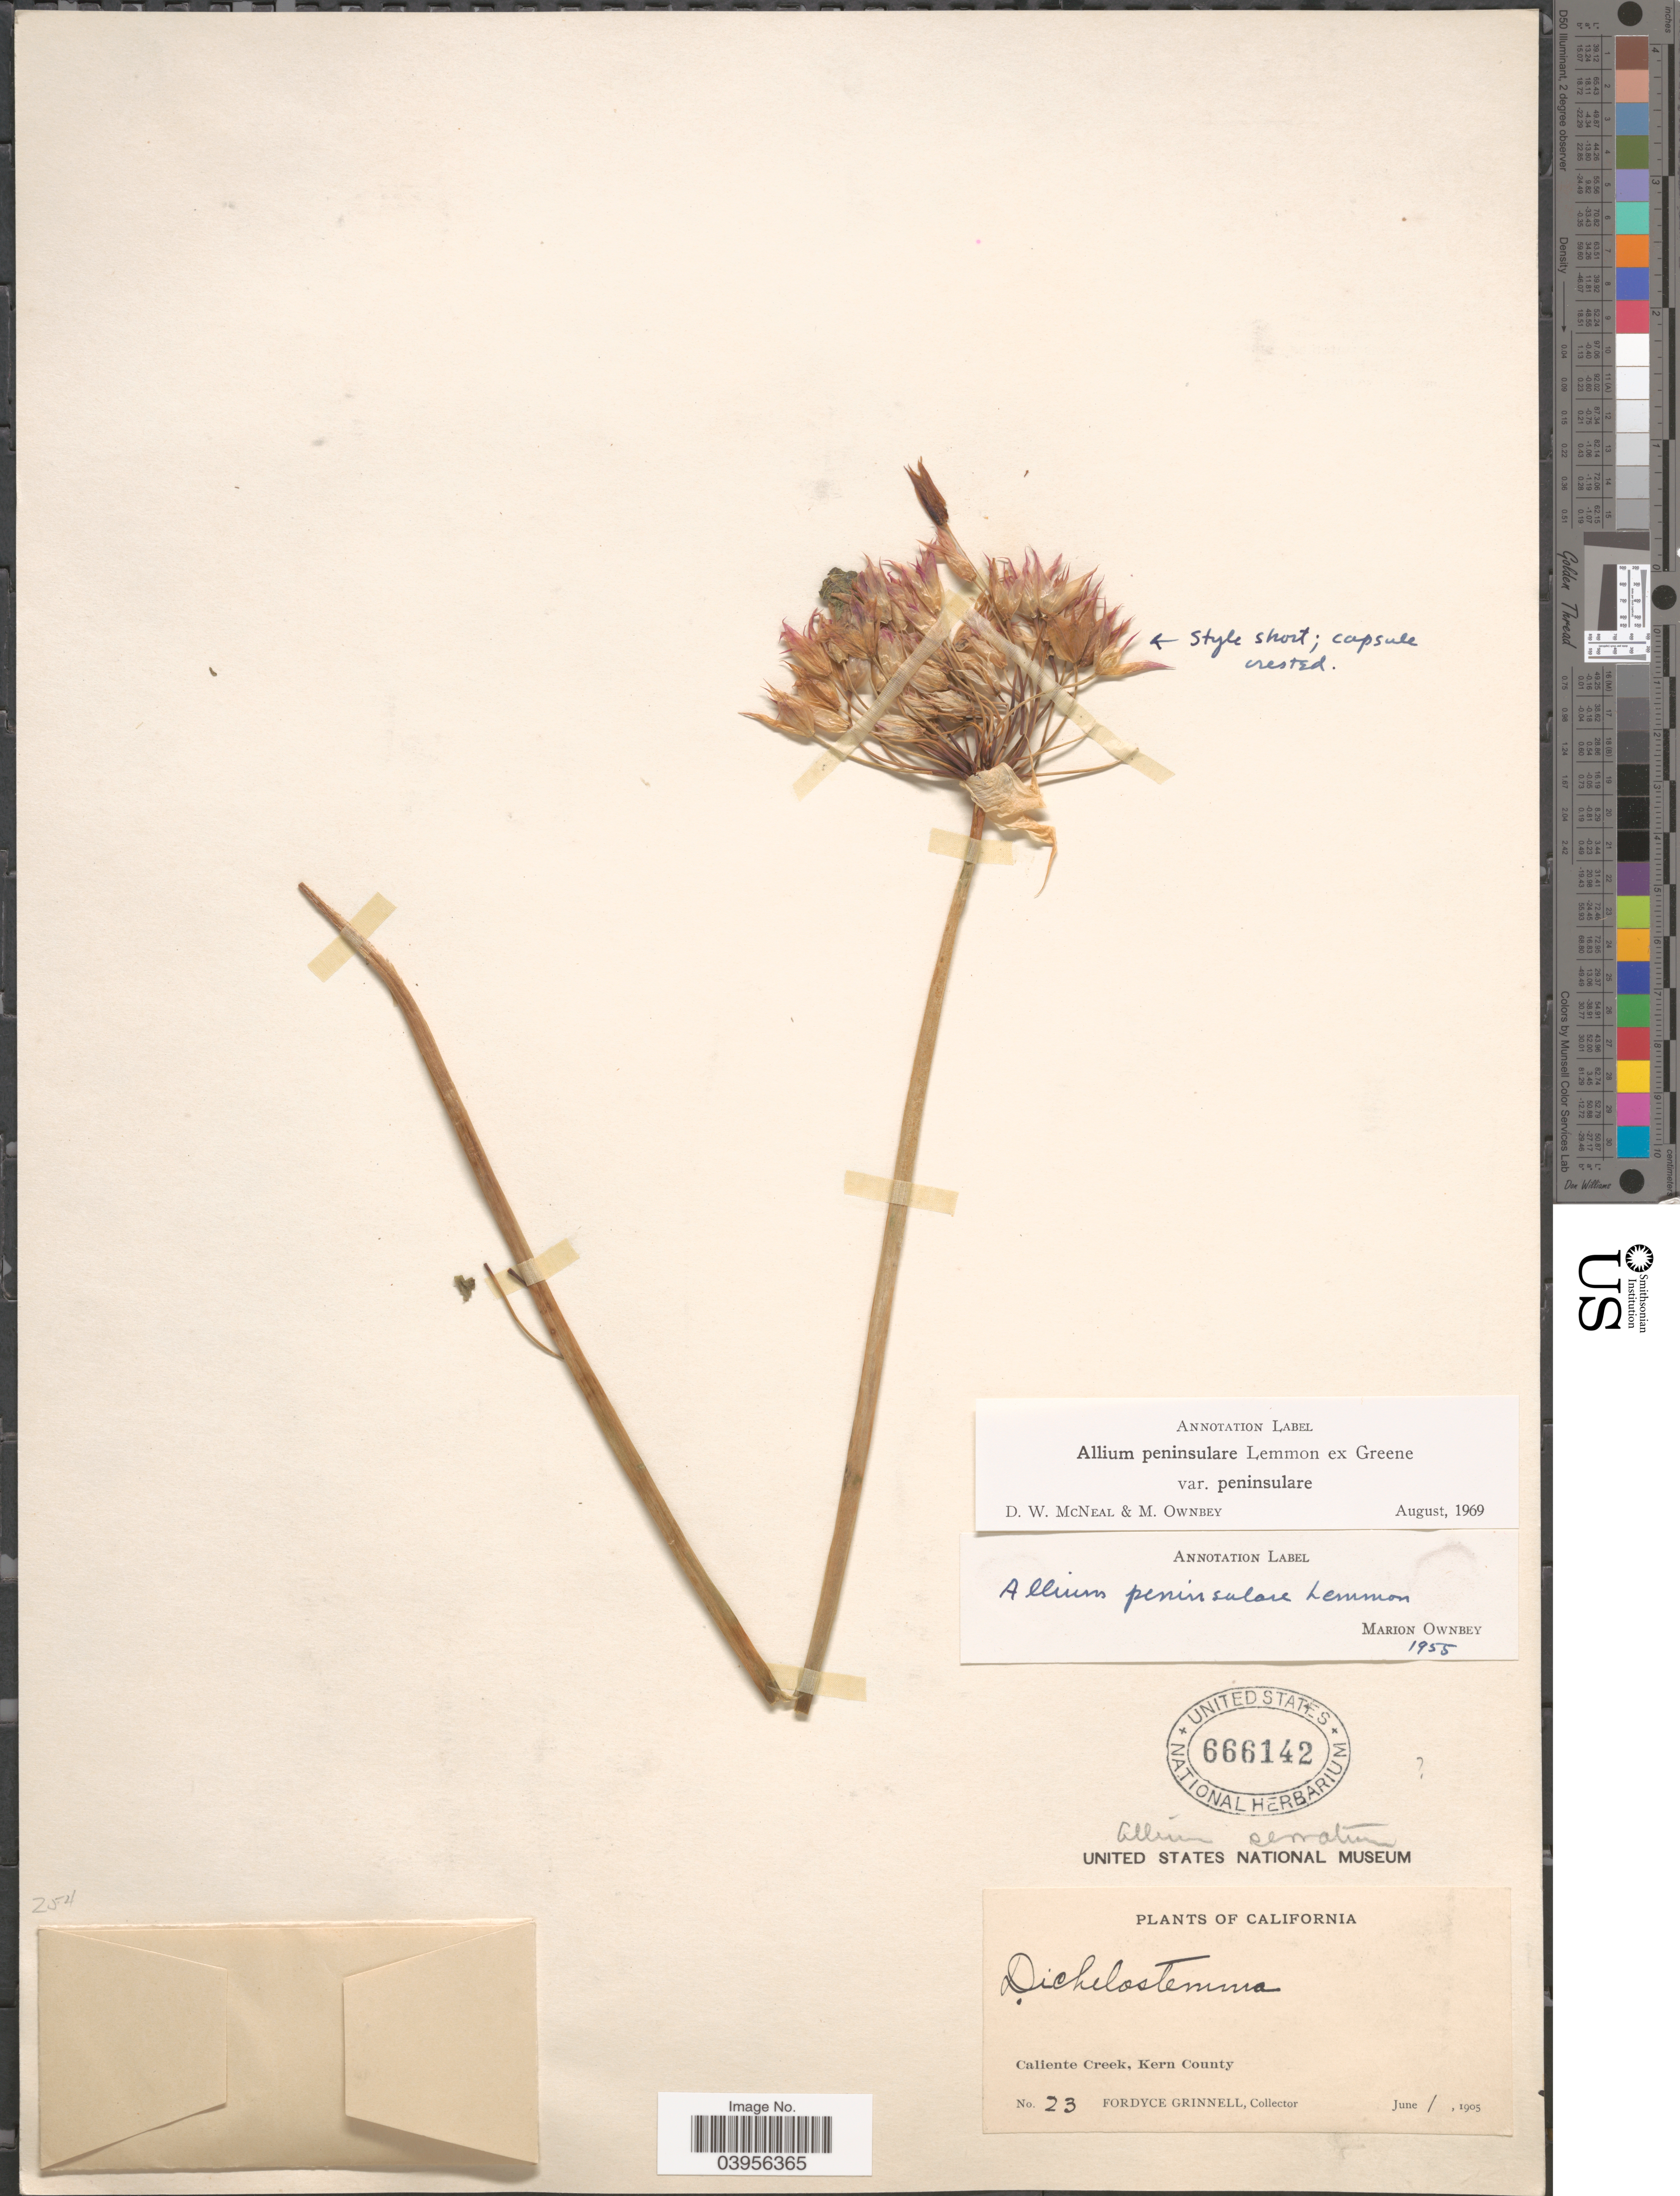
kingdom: Plantae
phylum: Tracheophyta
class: Liliopsida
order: Asparagales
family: Amaryllidaceae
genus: Allium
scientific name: Allium peninsulare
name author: Lemmon ex Greene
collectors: F. Grinnell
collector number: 23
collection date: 1905-06-01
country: United States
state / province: California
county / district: Kern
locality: Caliente Creek, Kern County.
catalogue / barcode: US 666142